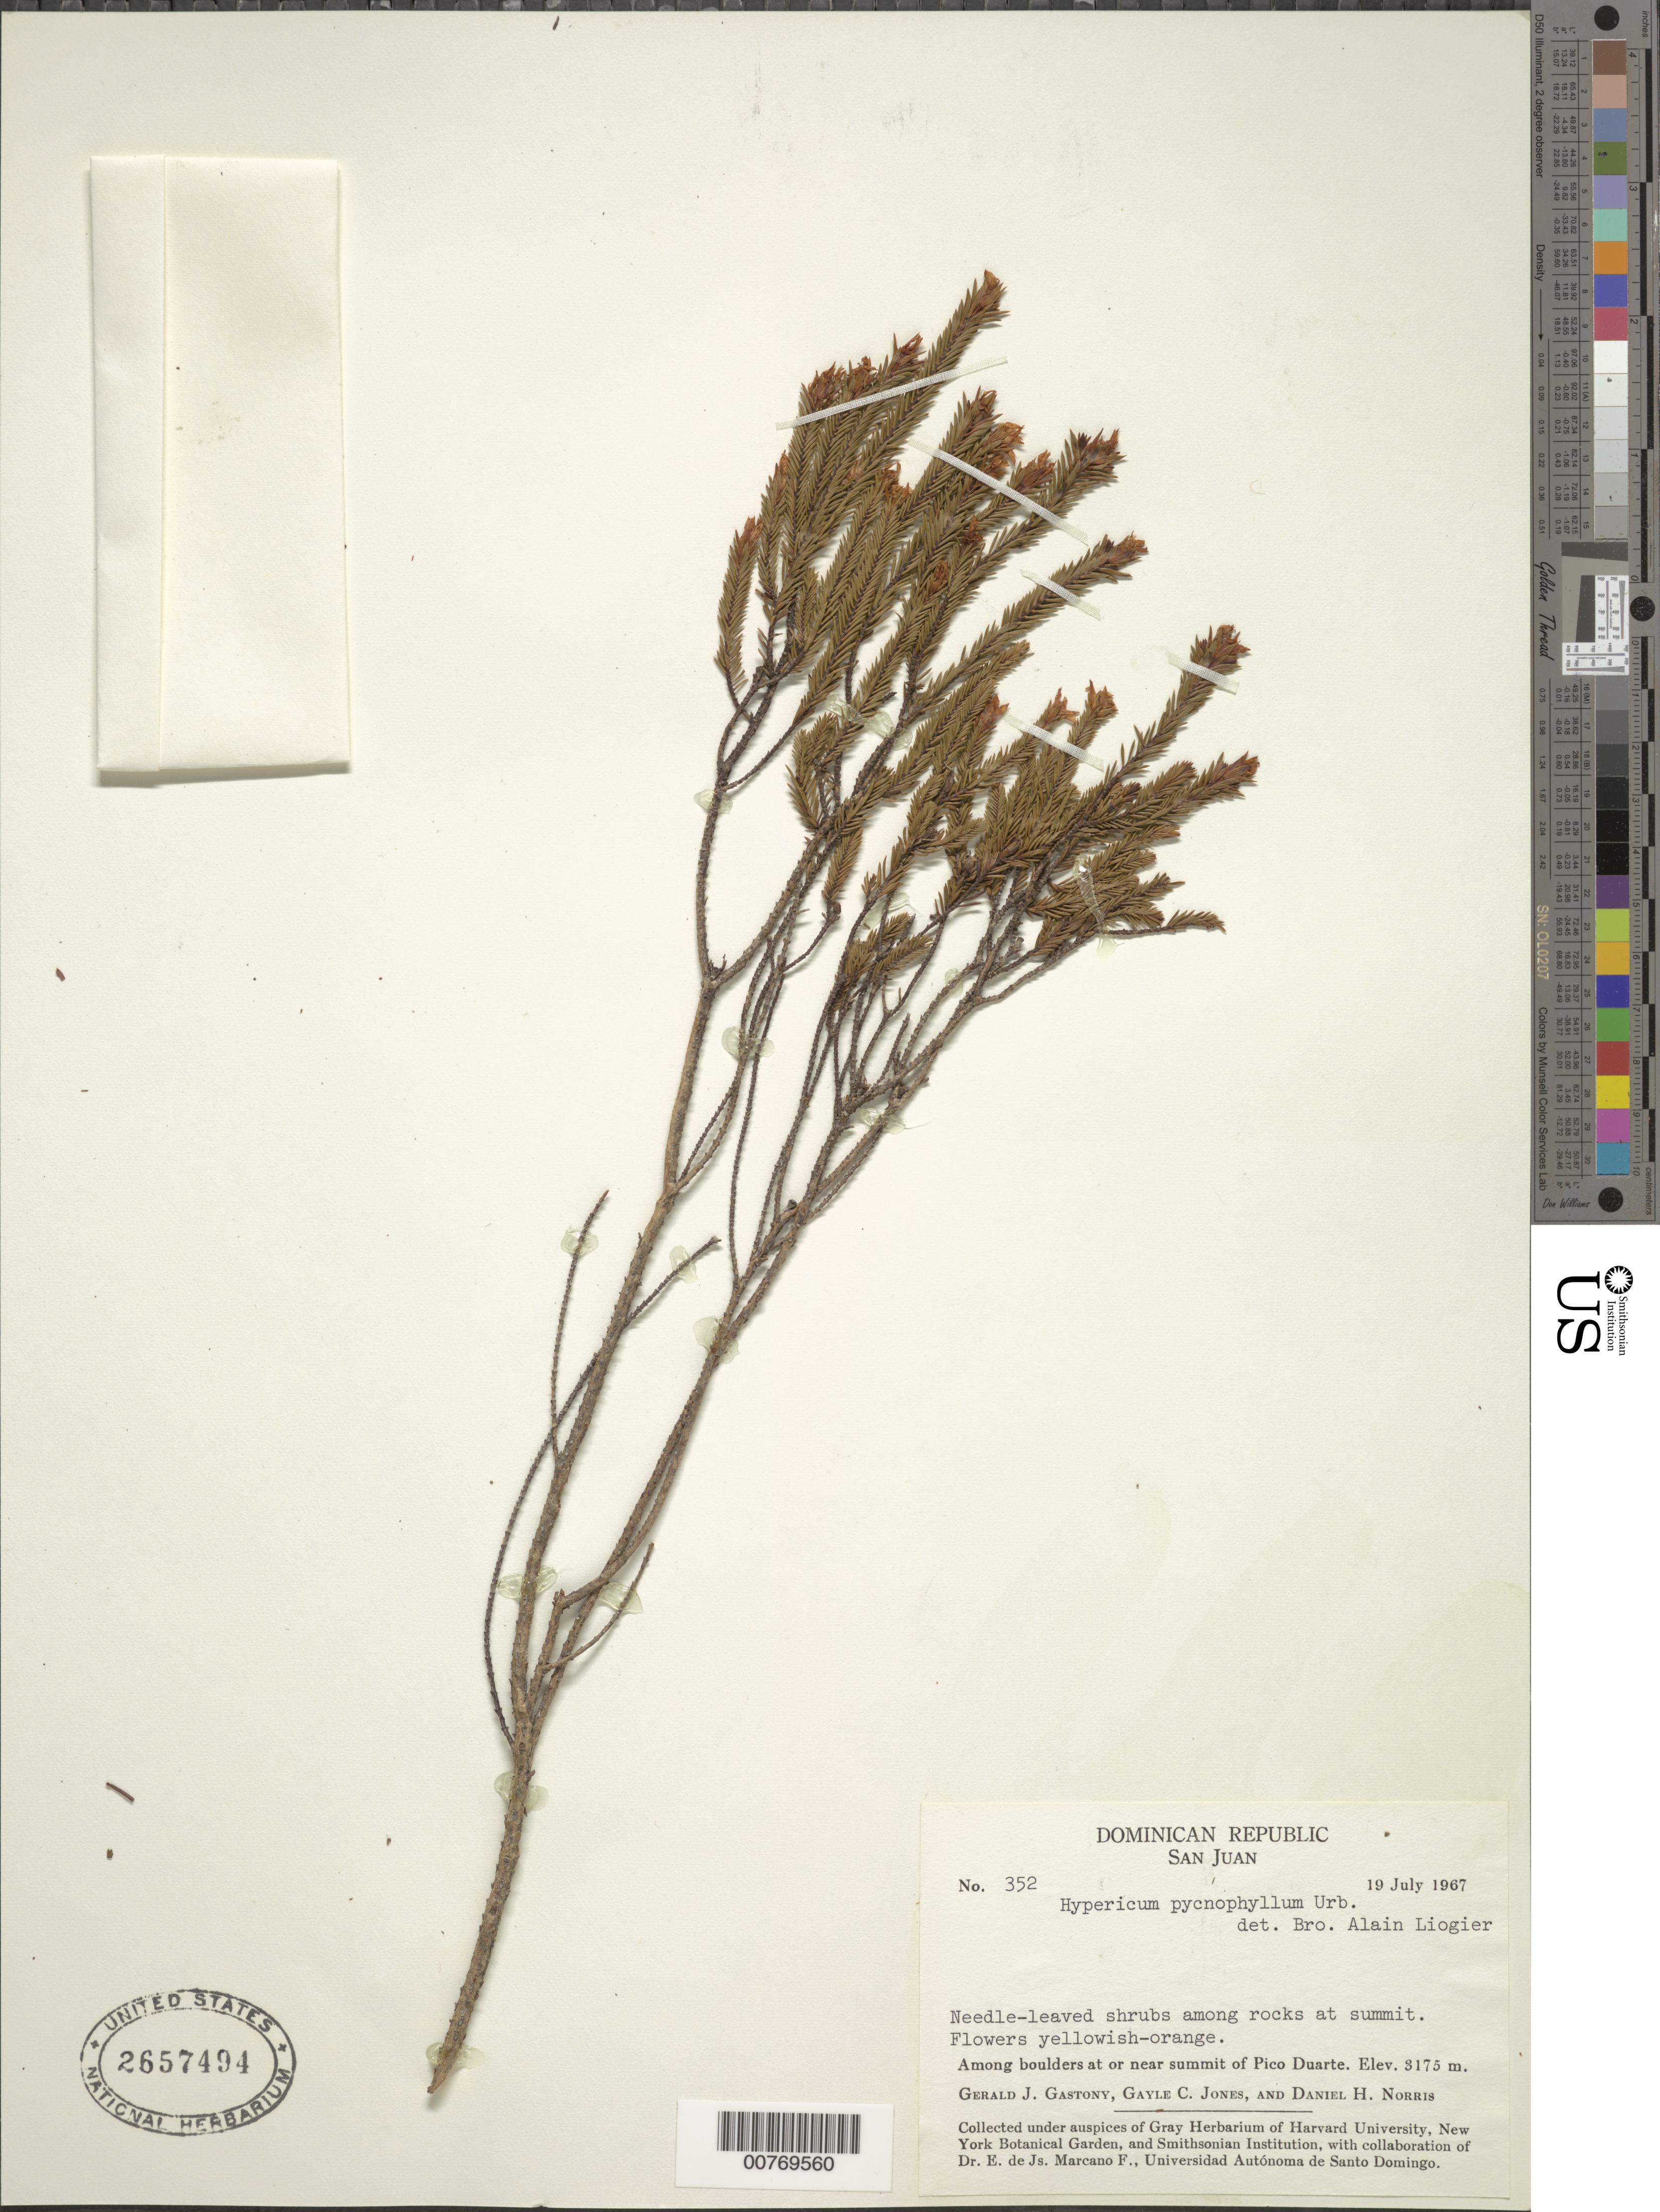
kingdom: Plantae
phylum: Tracheophyta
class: Magnoliopsida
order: Malpighiales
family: Hypericaceae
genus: Hypericum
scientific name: Hypericum pycnophyllum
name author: Urb.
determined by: Liogier, Alain H.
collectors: G. Gastony, G. C. Jones & D. H. Norris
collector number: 352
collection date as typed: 19 Jul 1967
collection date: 1967-07-19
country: Dominican Republic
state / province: Duarte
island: Hispaniola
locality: Among boulders at or near summit of Pico Duarte.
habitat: Among rocks at summit.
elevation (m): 3175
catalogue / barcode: US 2657494